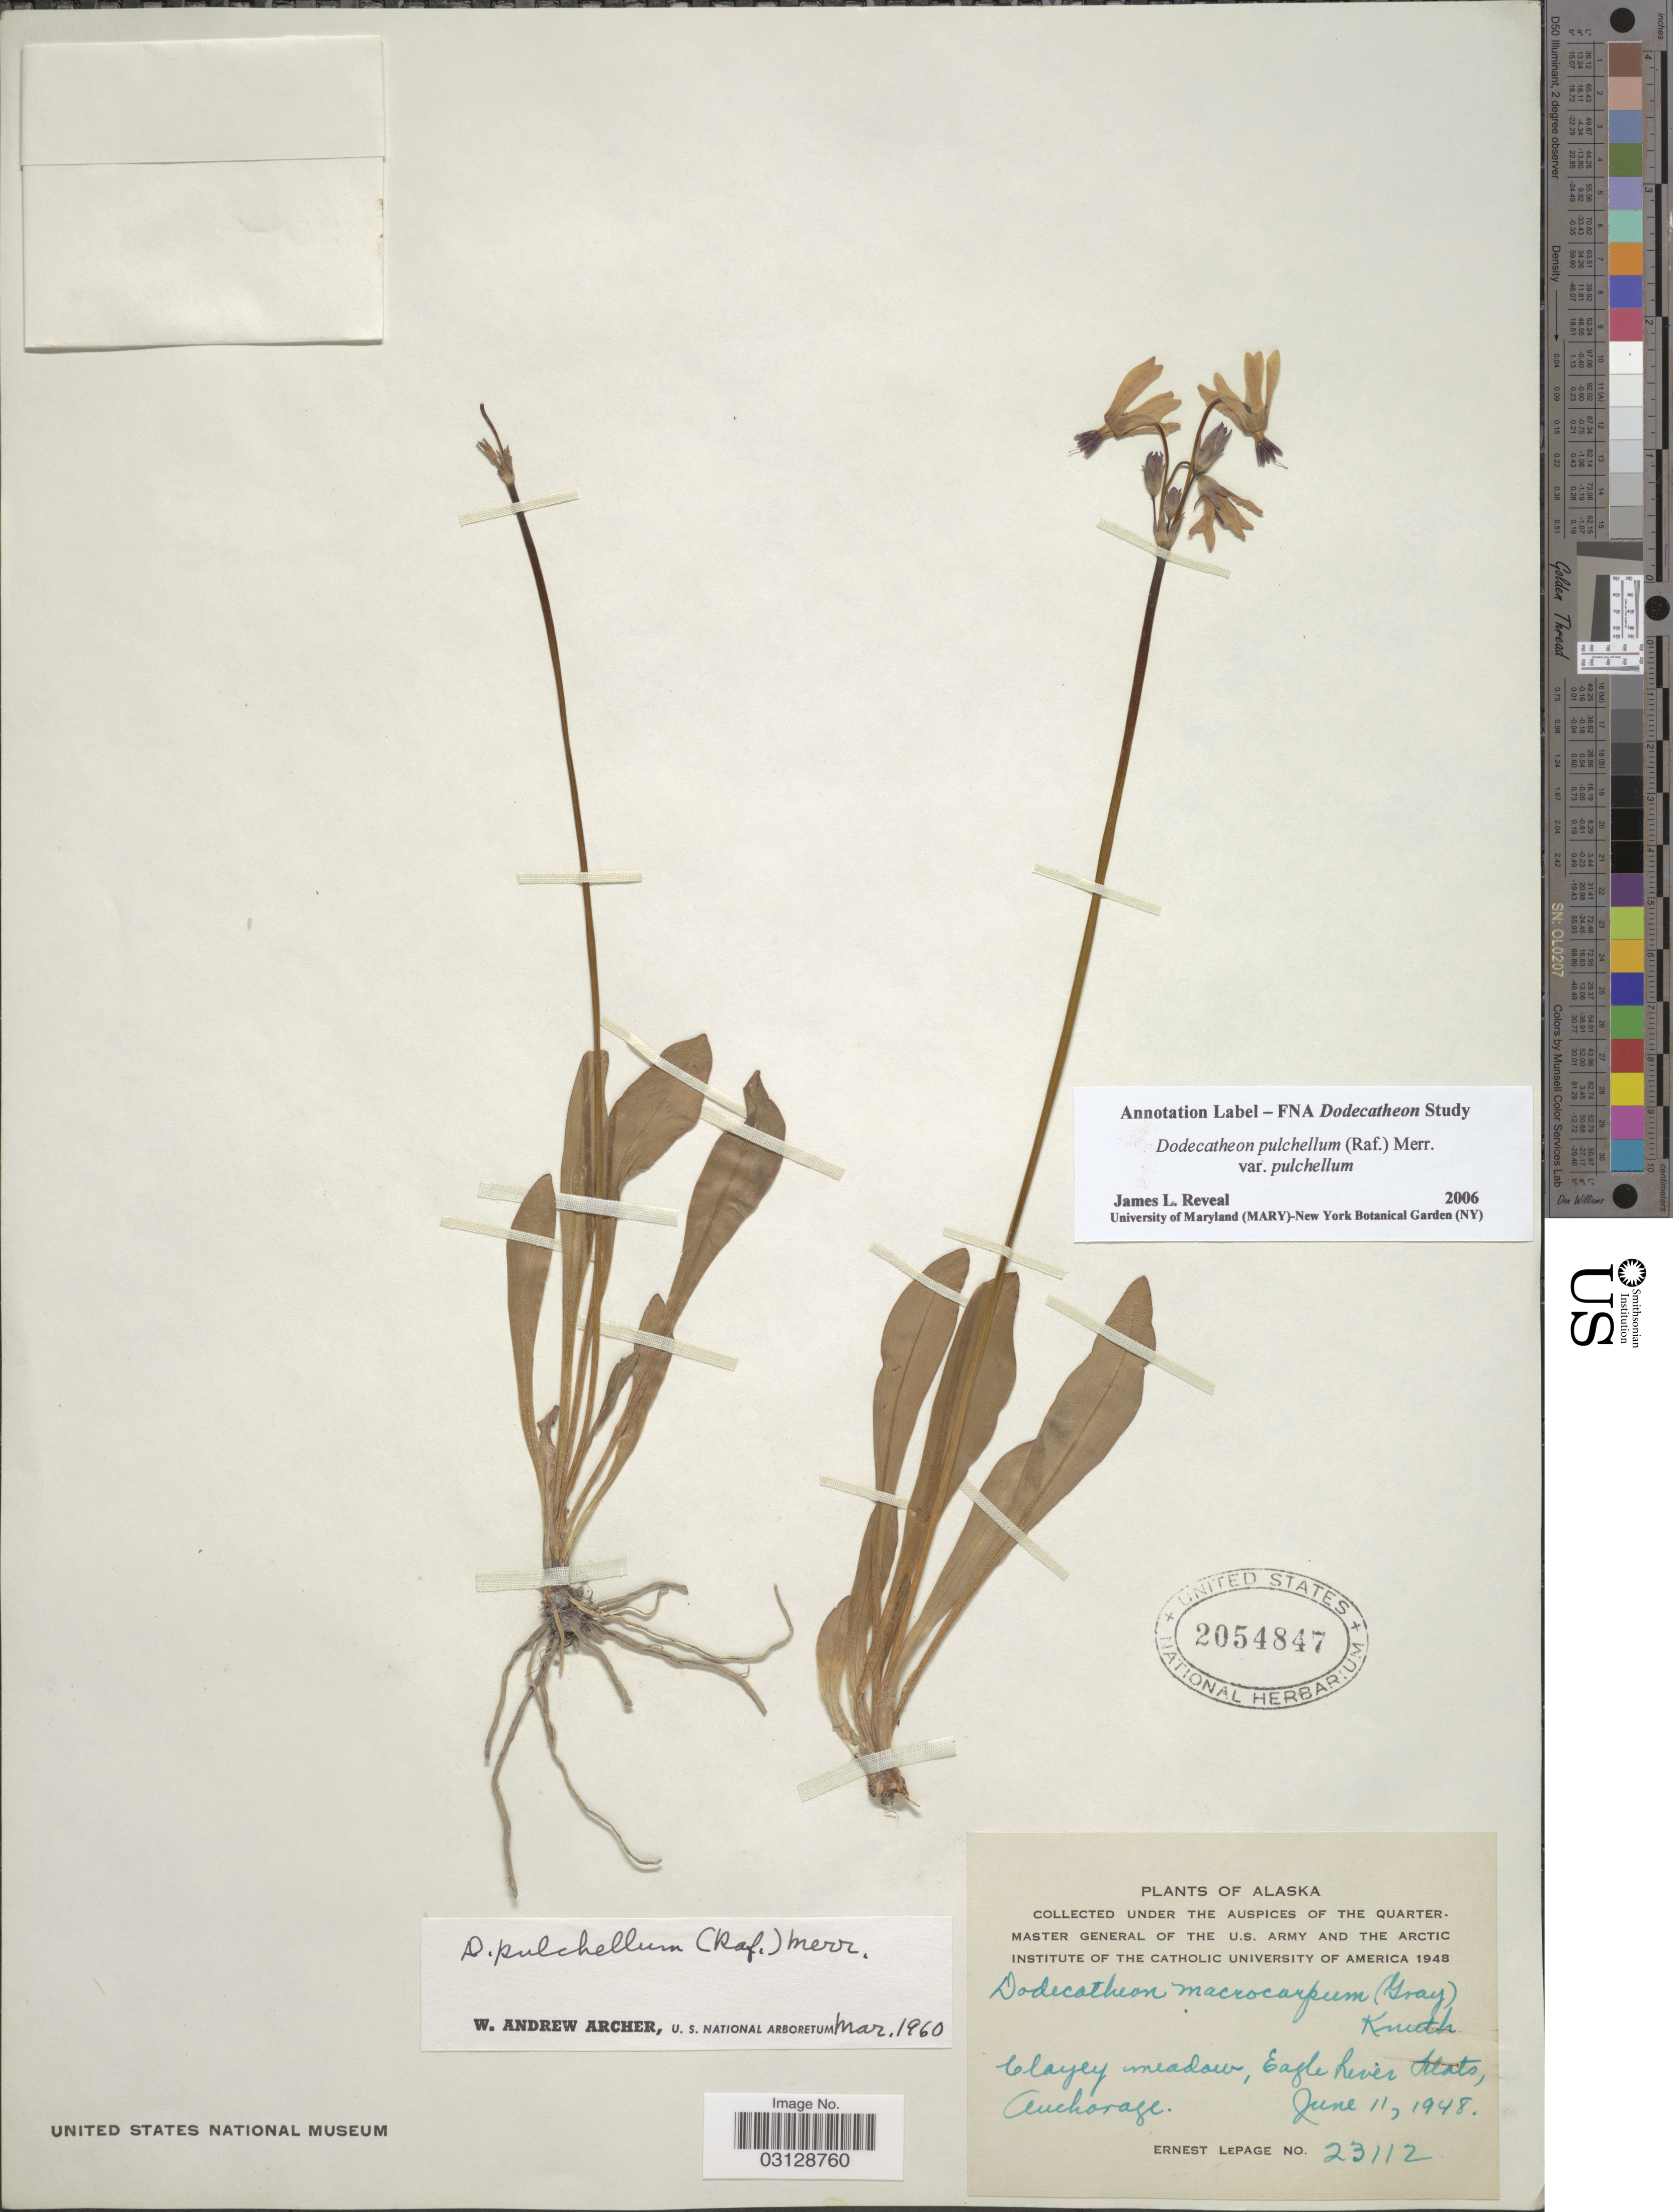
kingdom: Plantae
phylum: Tracheophyta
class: Magnoliopsida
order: Ericales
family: Primulaceae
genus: Dodecatheon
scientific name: Dodecatheon pulchellum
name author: (Raf.) Merr.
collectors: E. Lepage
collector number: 23112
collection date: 1948-06-11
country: United States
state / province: Alaska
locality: Eagle River Flats, Anchorage.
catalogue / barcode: US 2054847